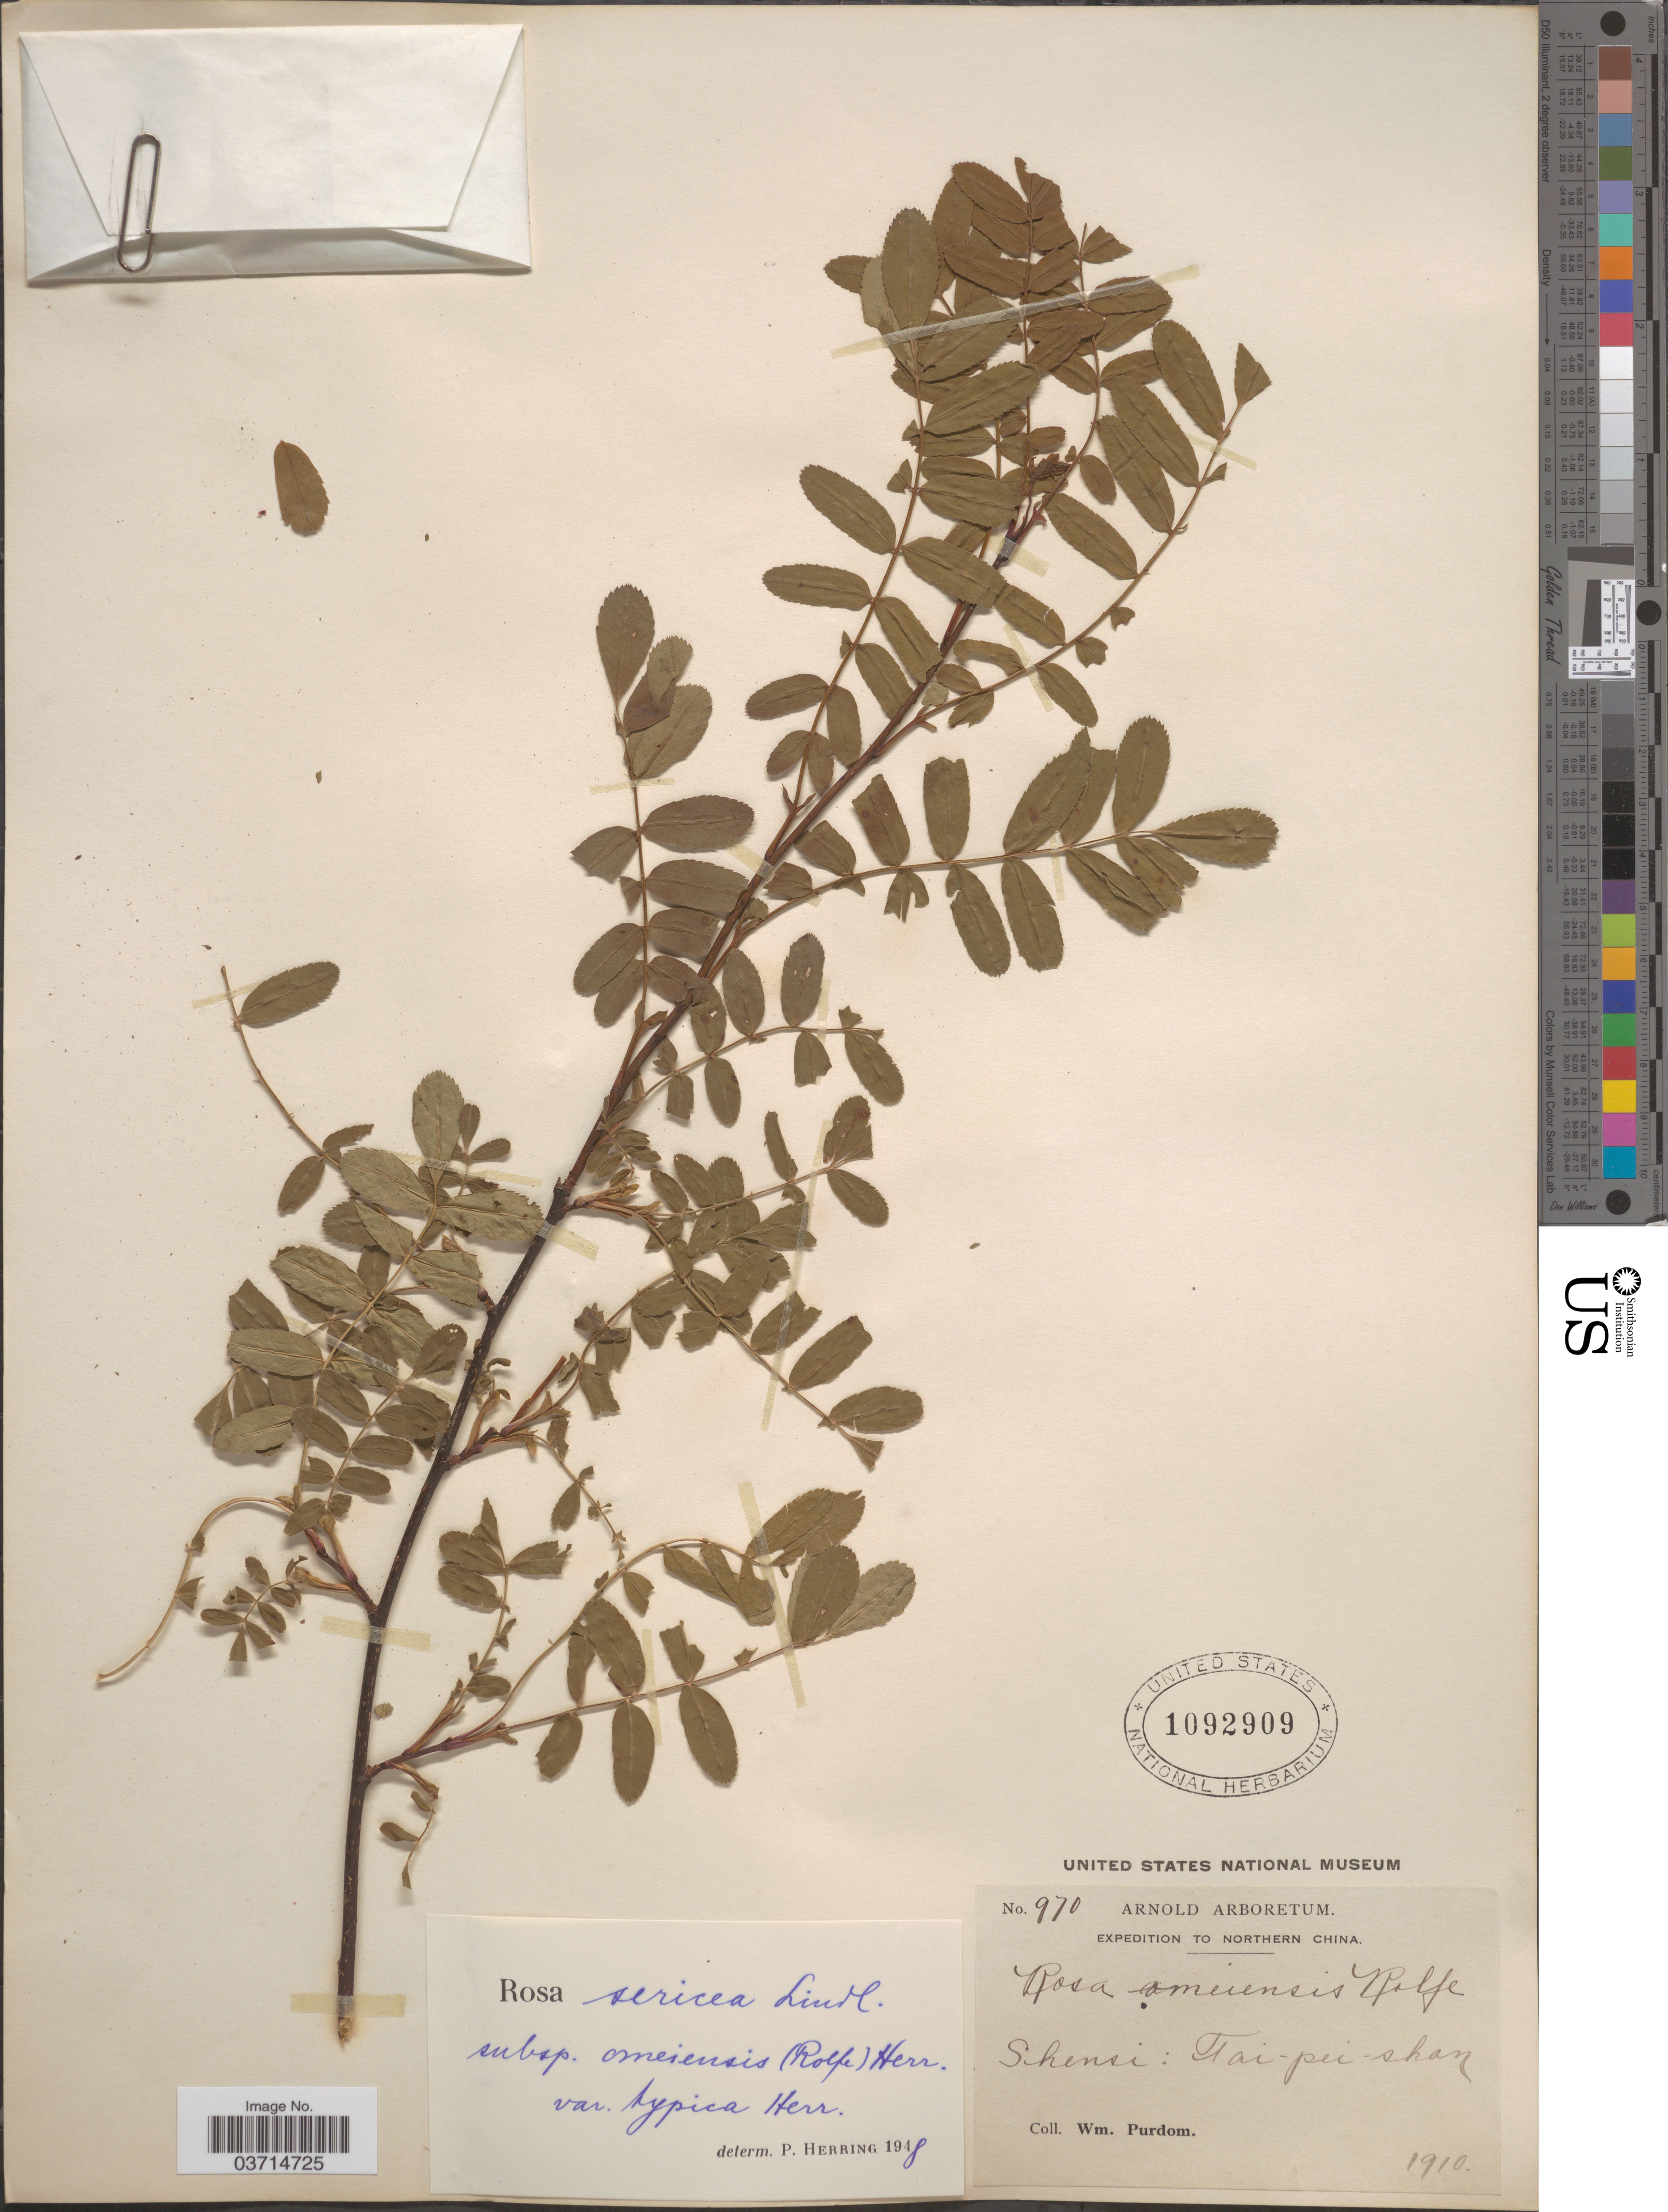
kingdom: Plantae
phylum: Tracheophyta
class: Magnoliopsida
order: Rosales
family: Rosaceae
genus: Rosa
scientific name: Rosa omeiensis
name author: Rolfe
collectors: W. Purdom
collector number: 970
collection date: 1910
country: China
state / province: Shaanxi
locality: Northern China. Shensi: Tai-pei-shan.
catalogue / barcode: US 1092909